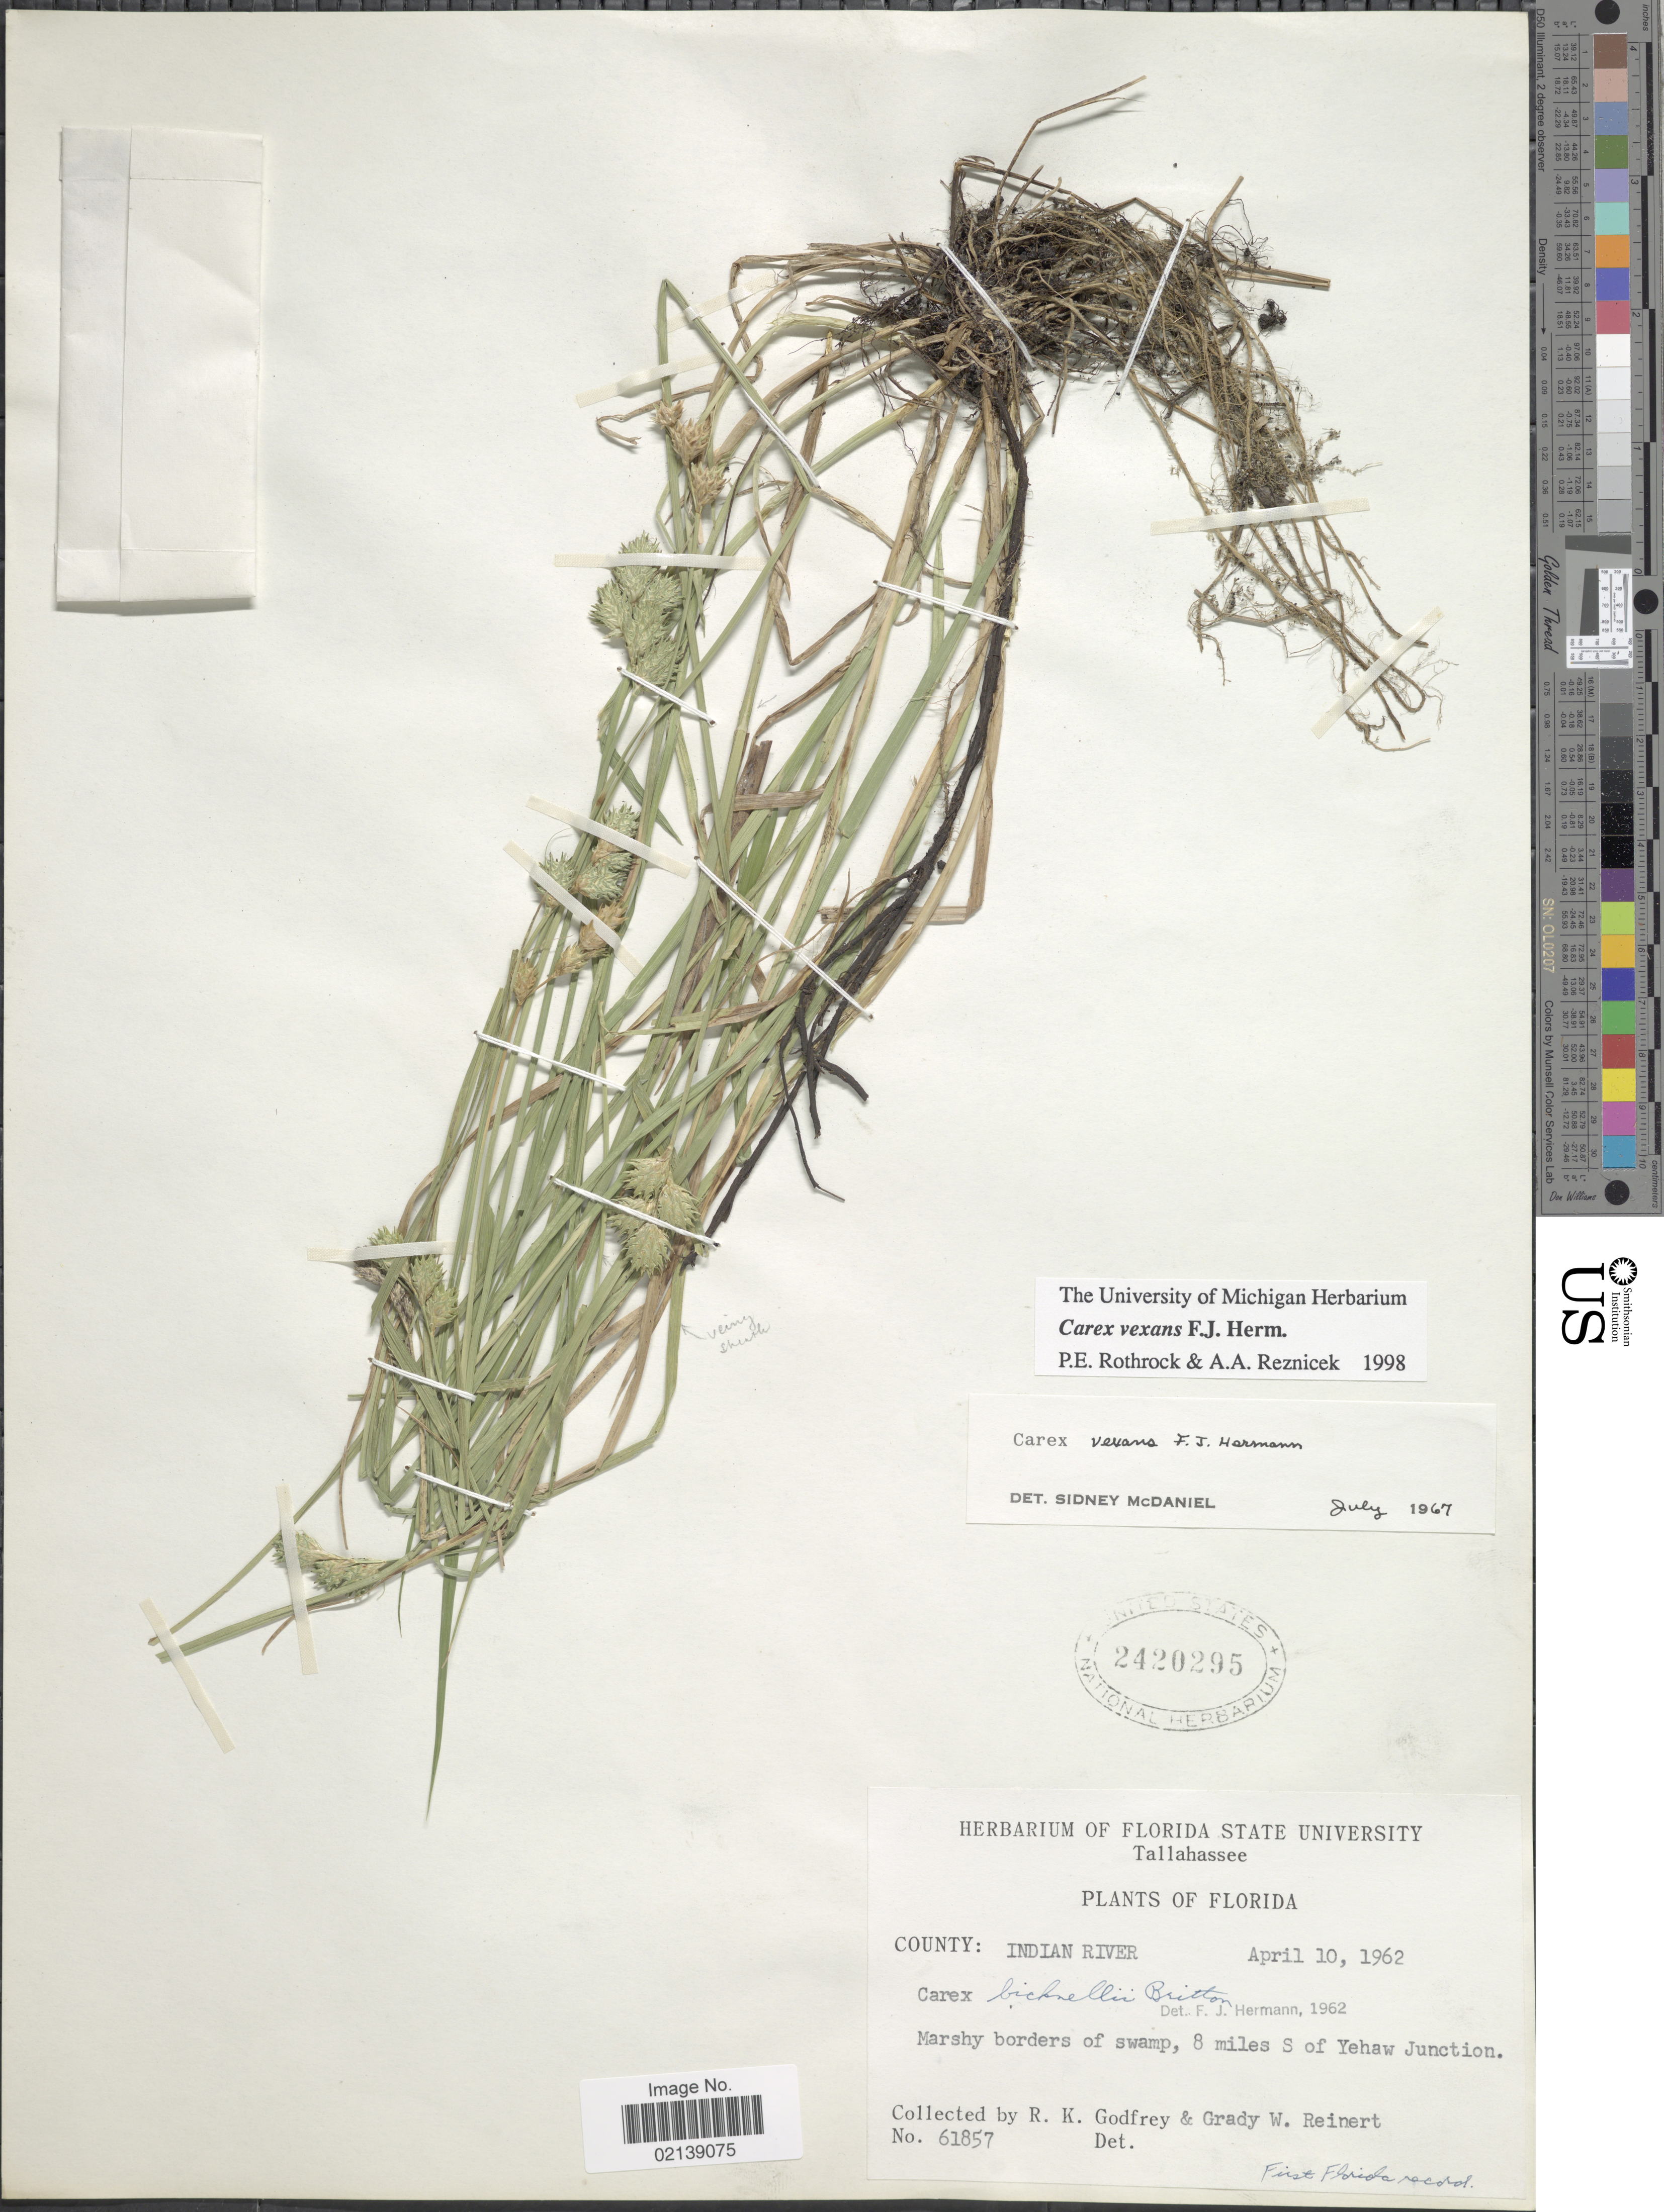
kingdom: Plantae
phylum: Tracheophyta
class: Liliopsida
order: Poales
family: Cyperaceae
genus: Carex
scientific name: Carex vexans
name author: F.J. Herm.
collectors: R. K. Godfrey & G. Reinert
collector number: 61857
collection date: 1962-04-10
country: United States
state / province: Florida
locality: County: Indian River, marshy borders of swamp, 8 miles S of Yehaw Junction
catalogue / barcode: US 2420295